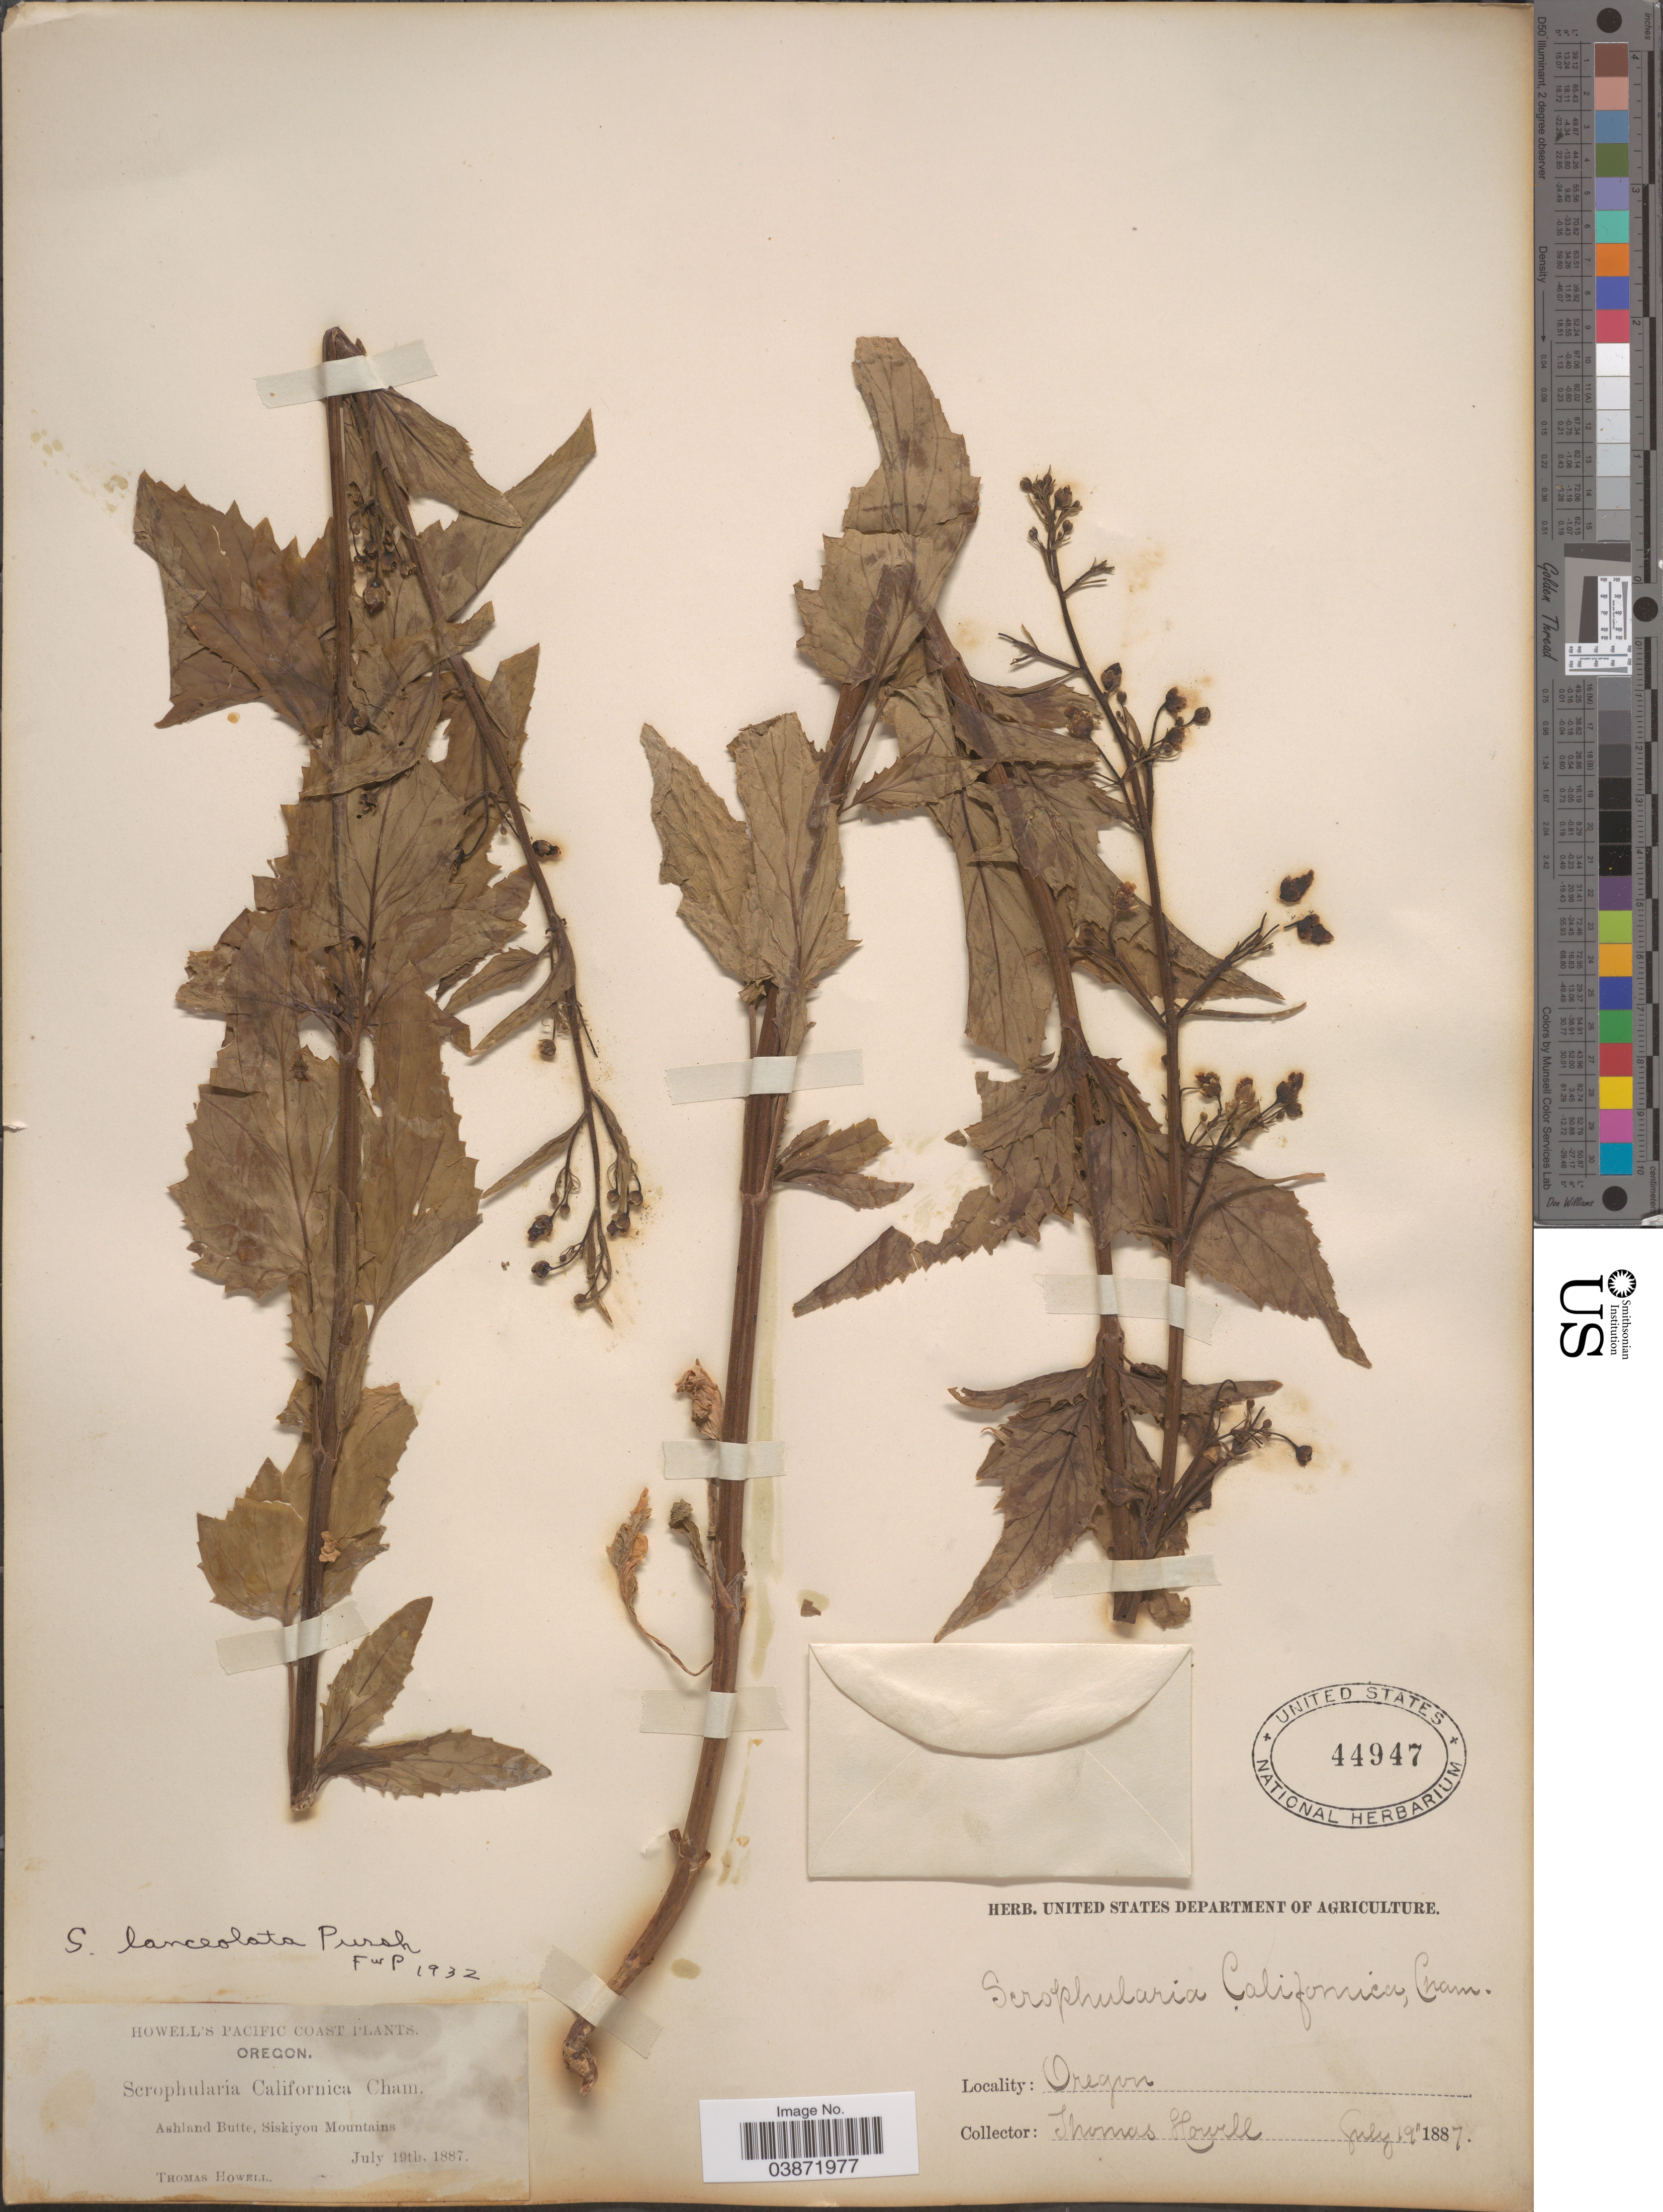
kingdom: Plantae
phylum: Tracheophyta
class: Magnoliopsida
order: Lamiales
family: Scrophulariaceae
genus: Scrophularia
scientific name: Scrophularia lanceolata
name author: Pursh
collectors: T. Howell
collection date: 1887-07-19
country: United States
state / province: Oregon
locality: Pacific Coast. Ashland Butte, Siskiyou Mountains.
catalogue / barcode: US 44947